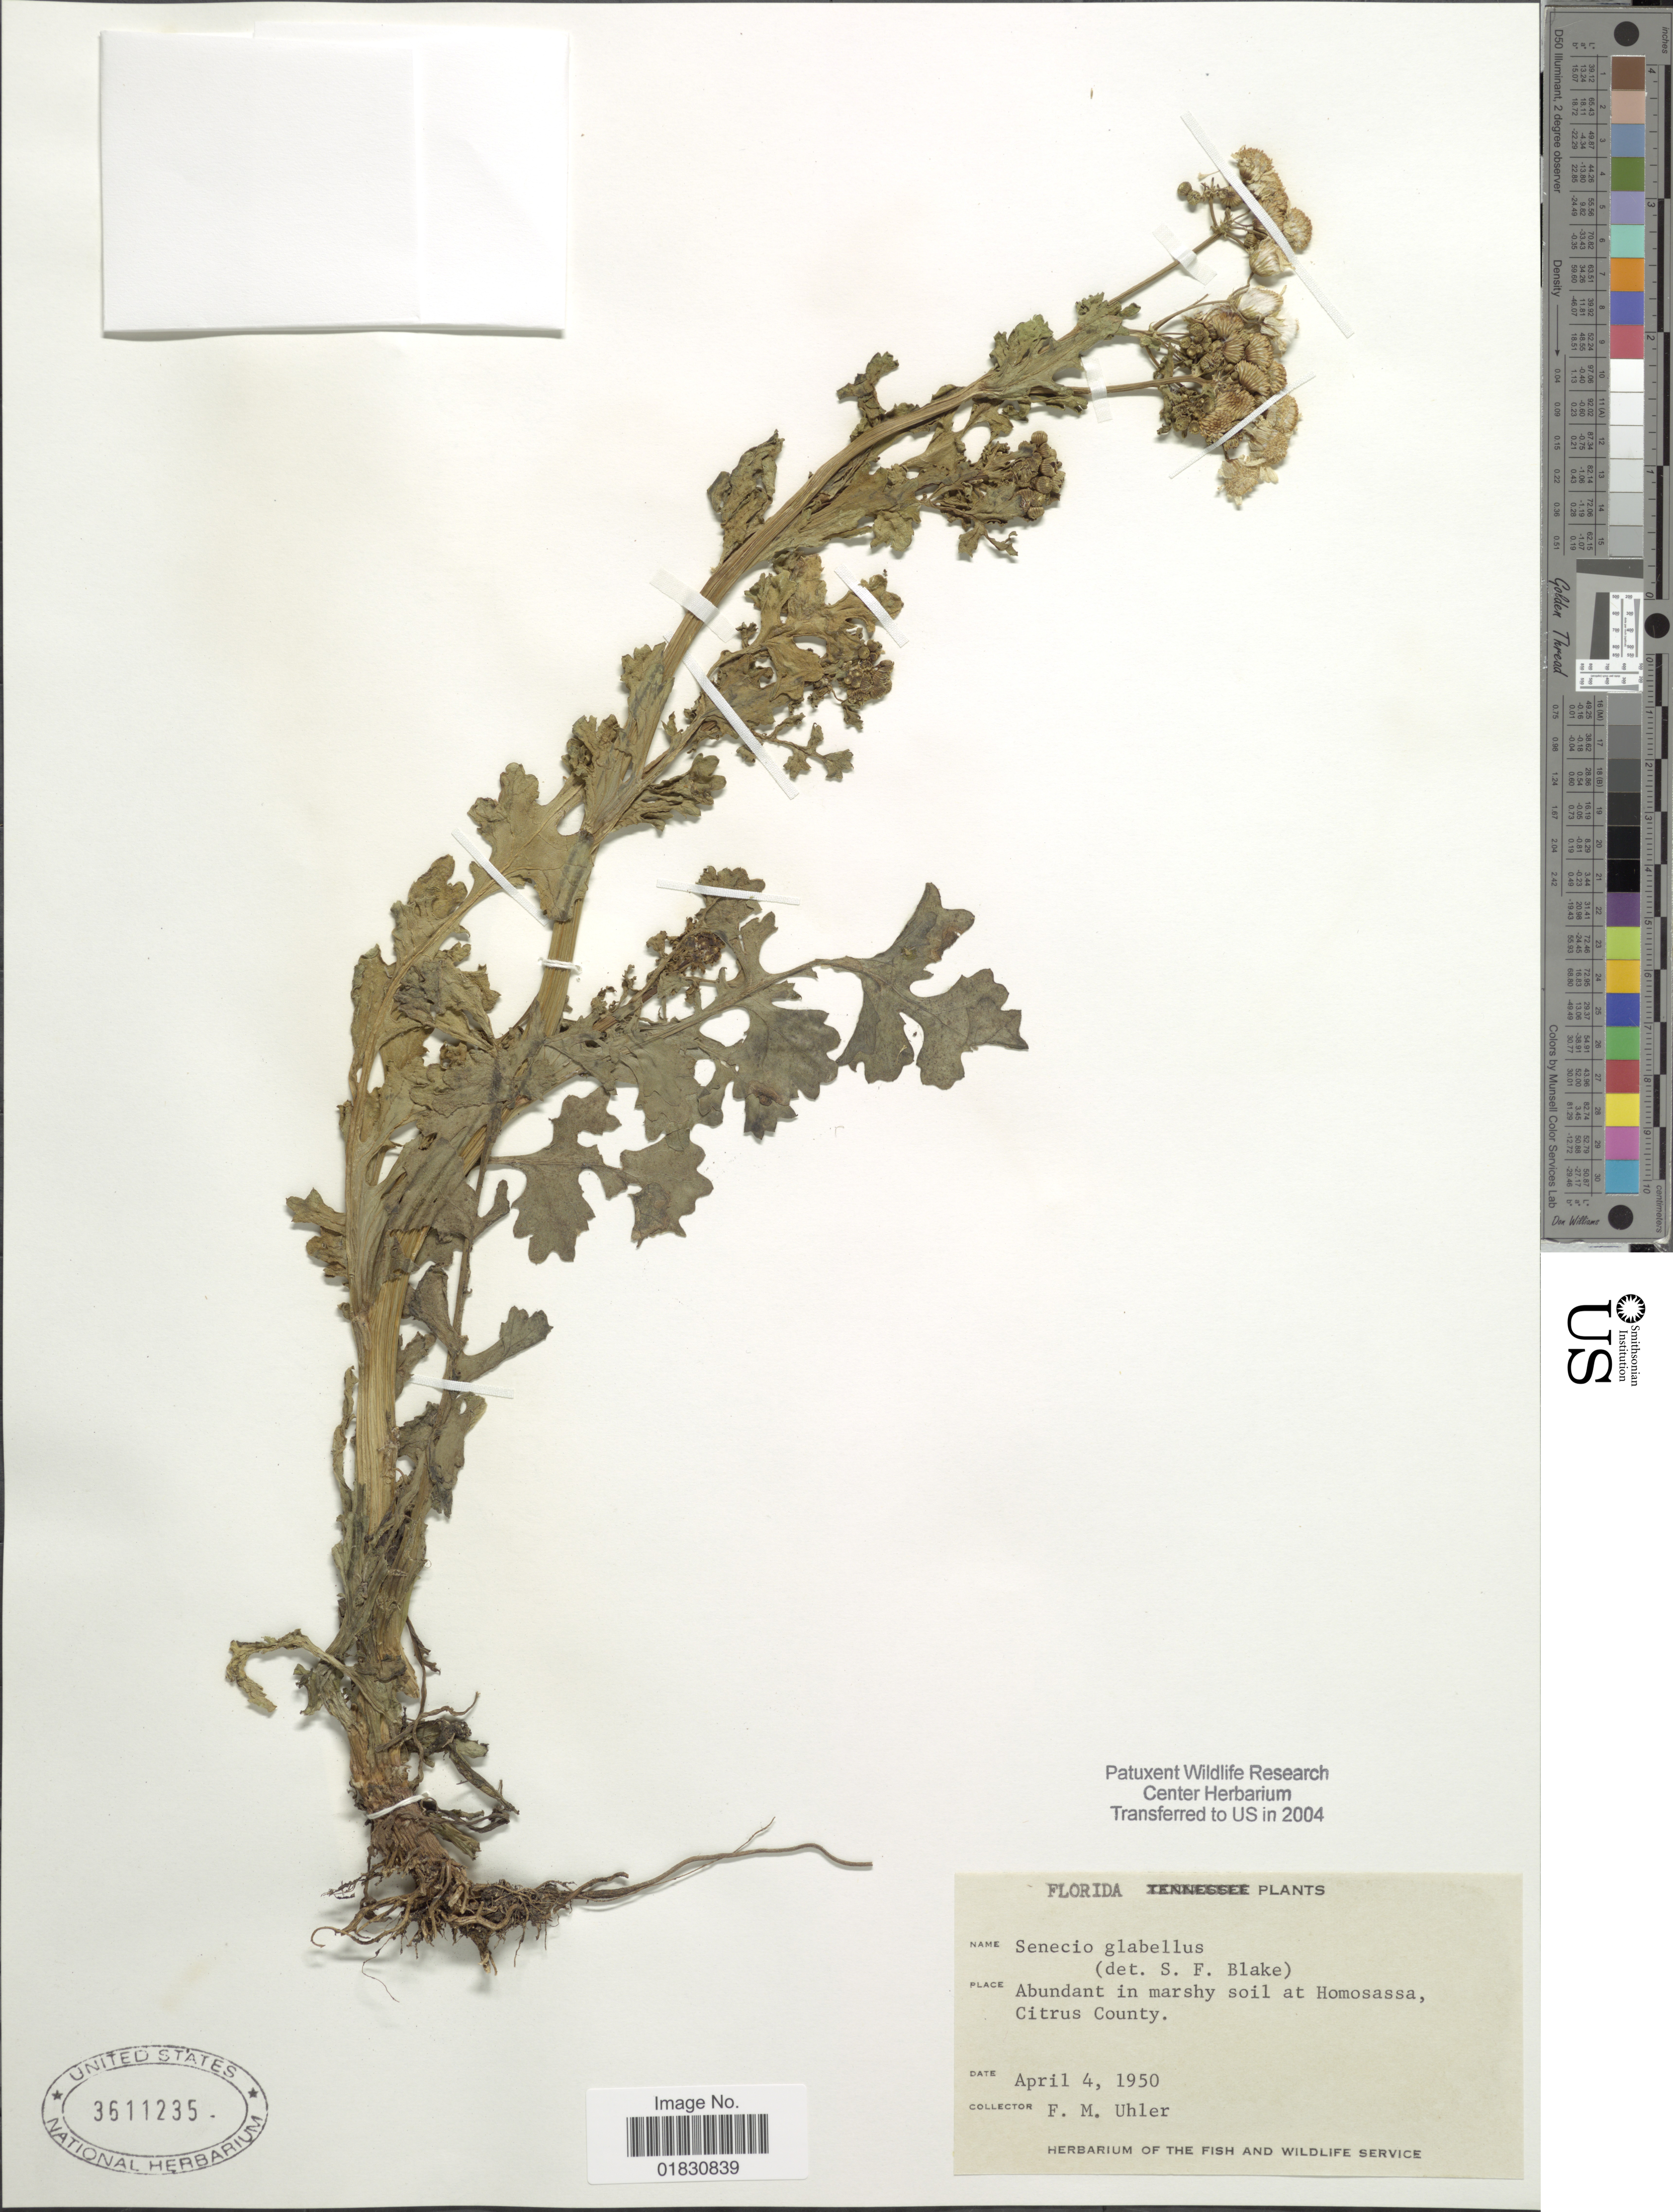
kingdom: Plantae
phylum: Tracheophyta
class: Magnoliopsida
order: Asterales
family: Asteraceae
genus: Packera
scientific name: Packera glabella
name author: (Poir.) C. Jeffrey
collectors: F. M. Uhler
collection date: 1950-04-04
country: United States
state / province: Florida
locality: Abundant in marshy soil at Homosassa, Citrus County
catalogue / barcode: US 3611235